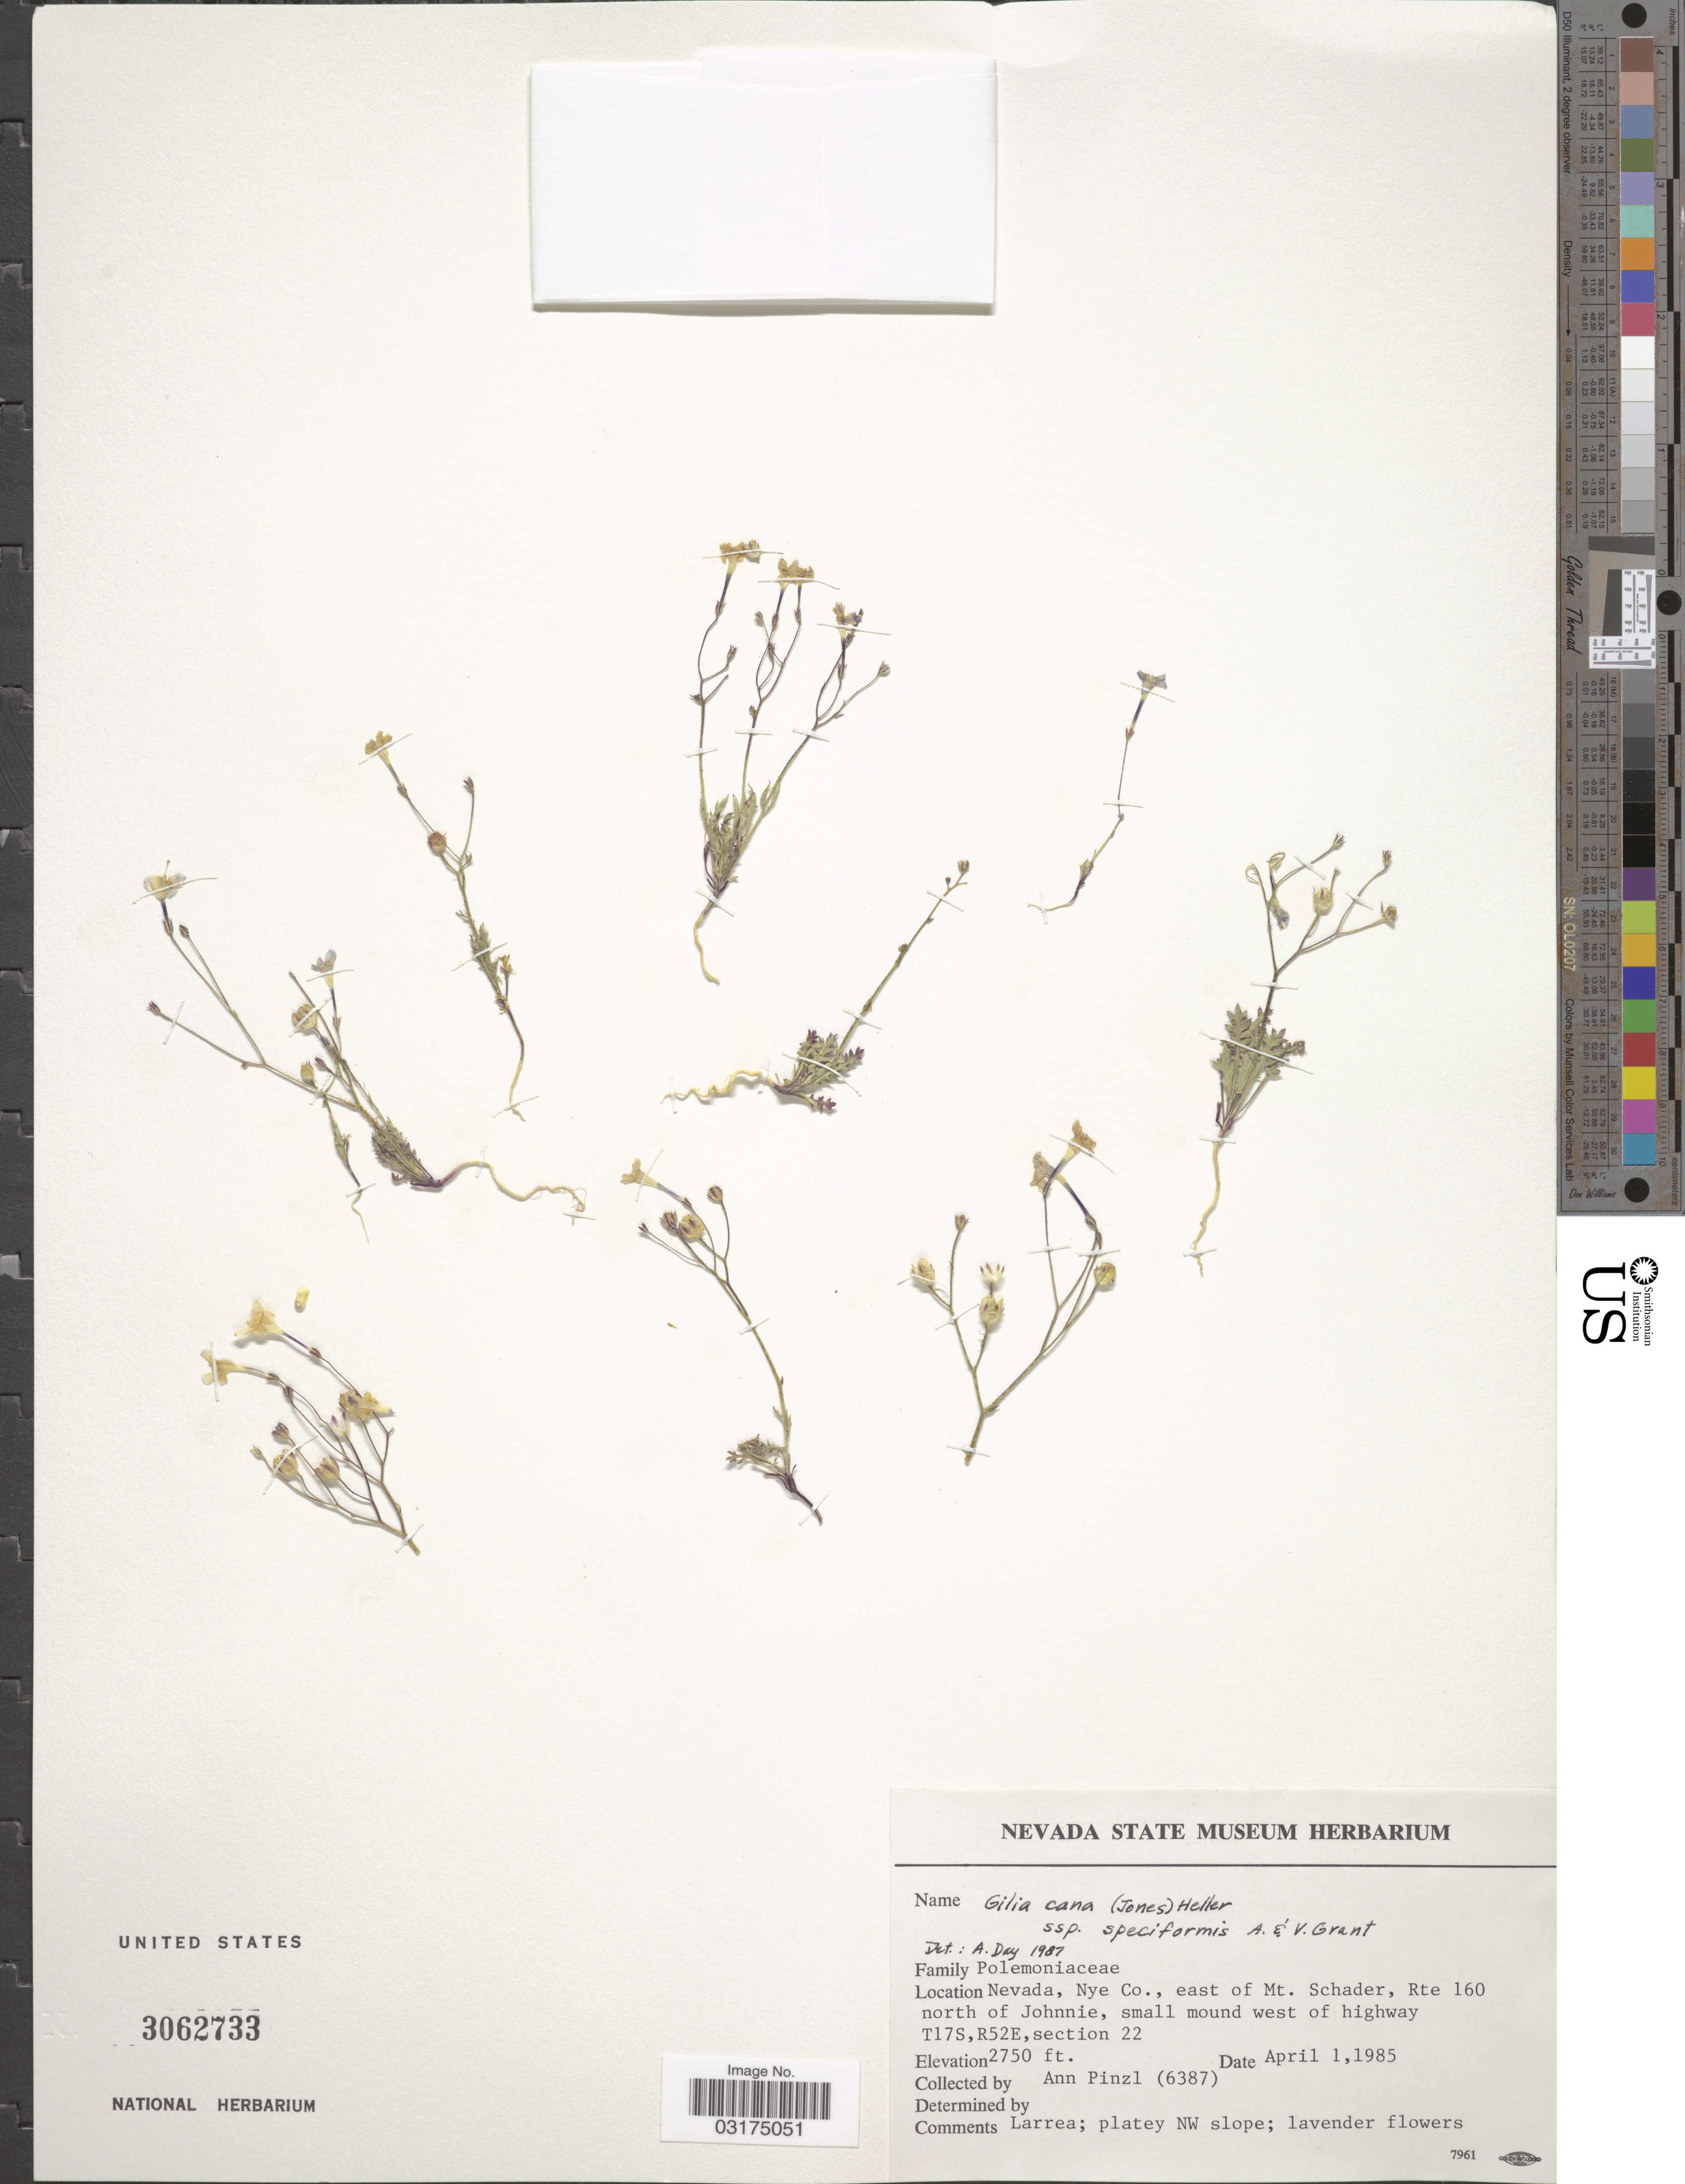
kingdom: Plantae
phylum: Tracheophyta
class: Magnoliopsida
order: Ericales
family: Polemoniaceae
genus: Gilia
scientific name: Gilia cana subsp. speciformis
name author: A.D. Grant & V.E. Grant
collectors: A. Pinzl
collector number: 6387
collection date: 1985-04-01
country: United States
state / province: Nevada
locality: Nye Co., east of Mt. Schader, Rte 160 north of Johnnie, small mound west of highway T17S, R52E, section 22.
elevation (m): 838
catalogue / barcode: US 3062733